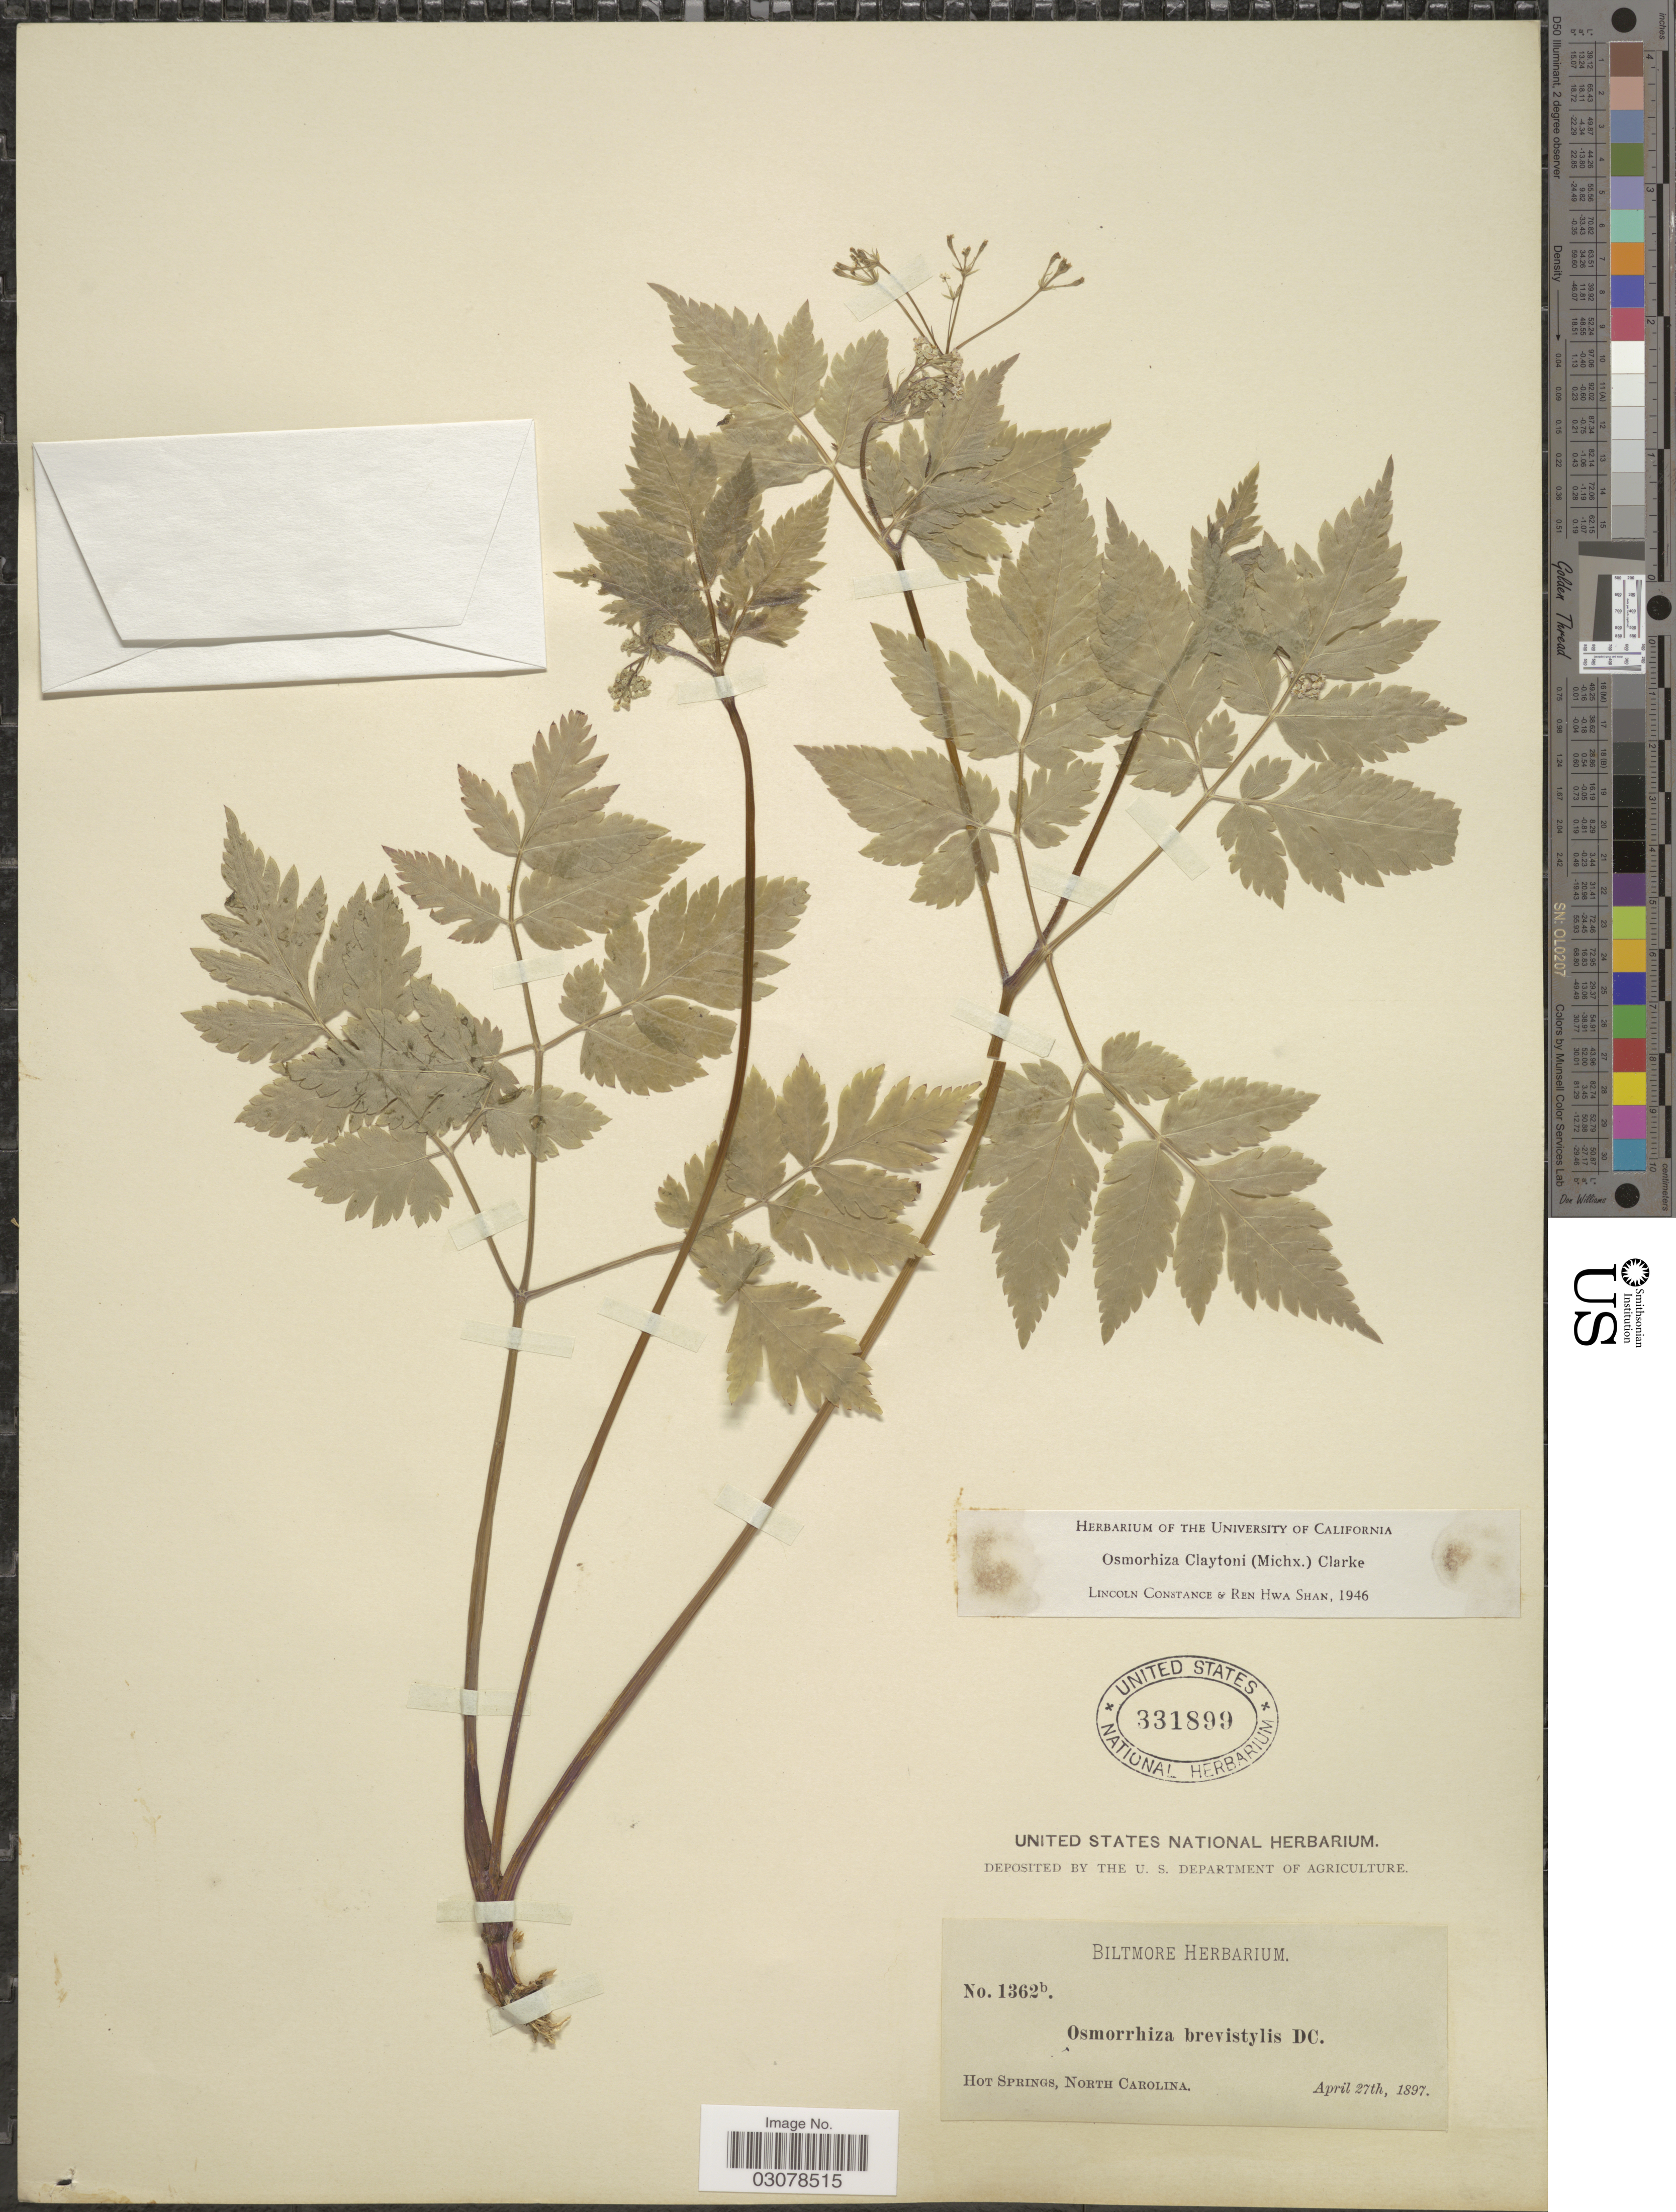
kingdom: Plantae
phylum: Tracheophyta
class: Magnoliopsida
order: Apiales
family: Apiaceae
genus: Osmorhiza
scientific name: Osmorhiza claytonii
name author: (Michx.) C.B. Clarke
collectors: ex herb. Biltmore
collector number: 1362b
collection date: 1897-04-27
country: United States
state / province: North Carolina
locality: Hot Springs.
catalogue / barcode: US 331899